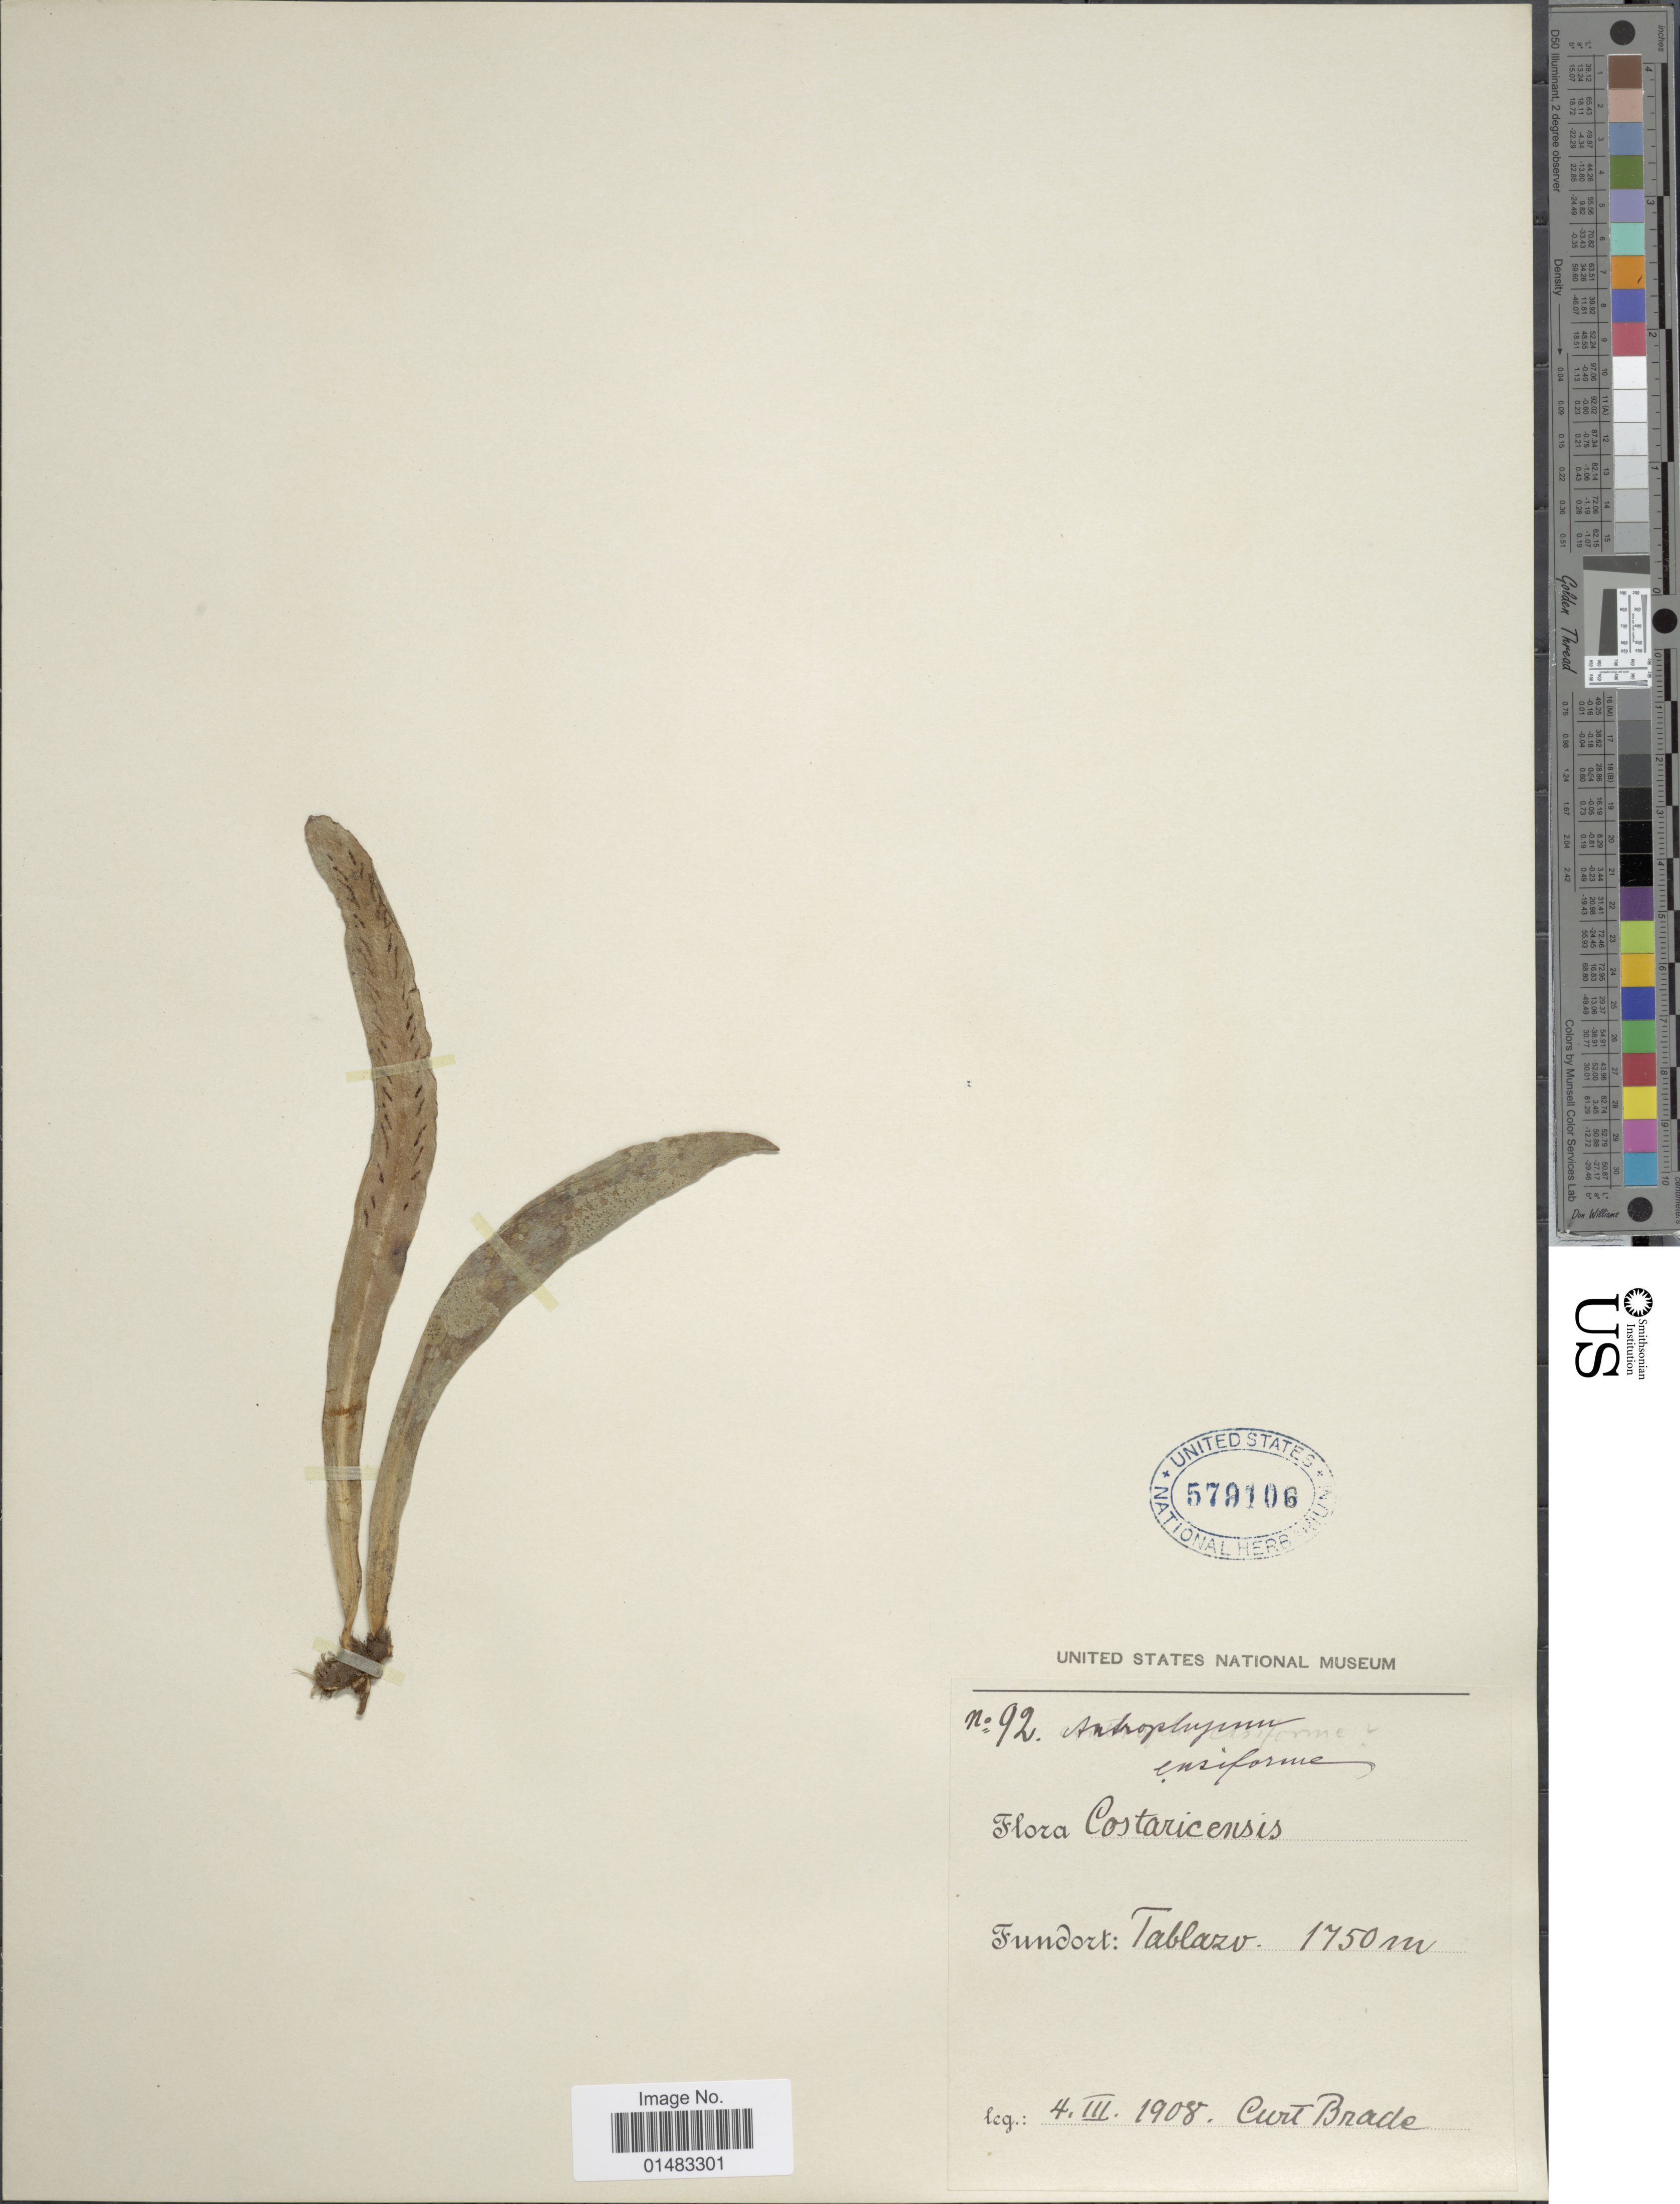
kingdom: Plantae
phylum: Tracheophyta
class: Polypodiopsida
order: Polypodiales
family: Pteridaceae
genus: Scoliosorus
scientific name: Scoliosorus ensiformis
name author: (Hook.) T. Moore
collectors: C. Brade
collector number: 92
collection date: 1908-03-04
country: Costa Rica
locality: Tablazo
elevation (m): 1750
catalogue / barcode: US 579106